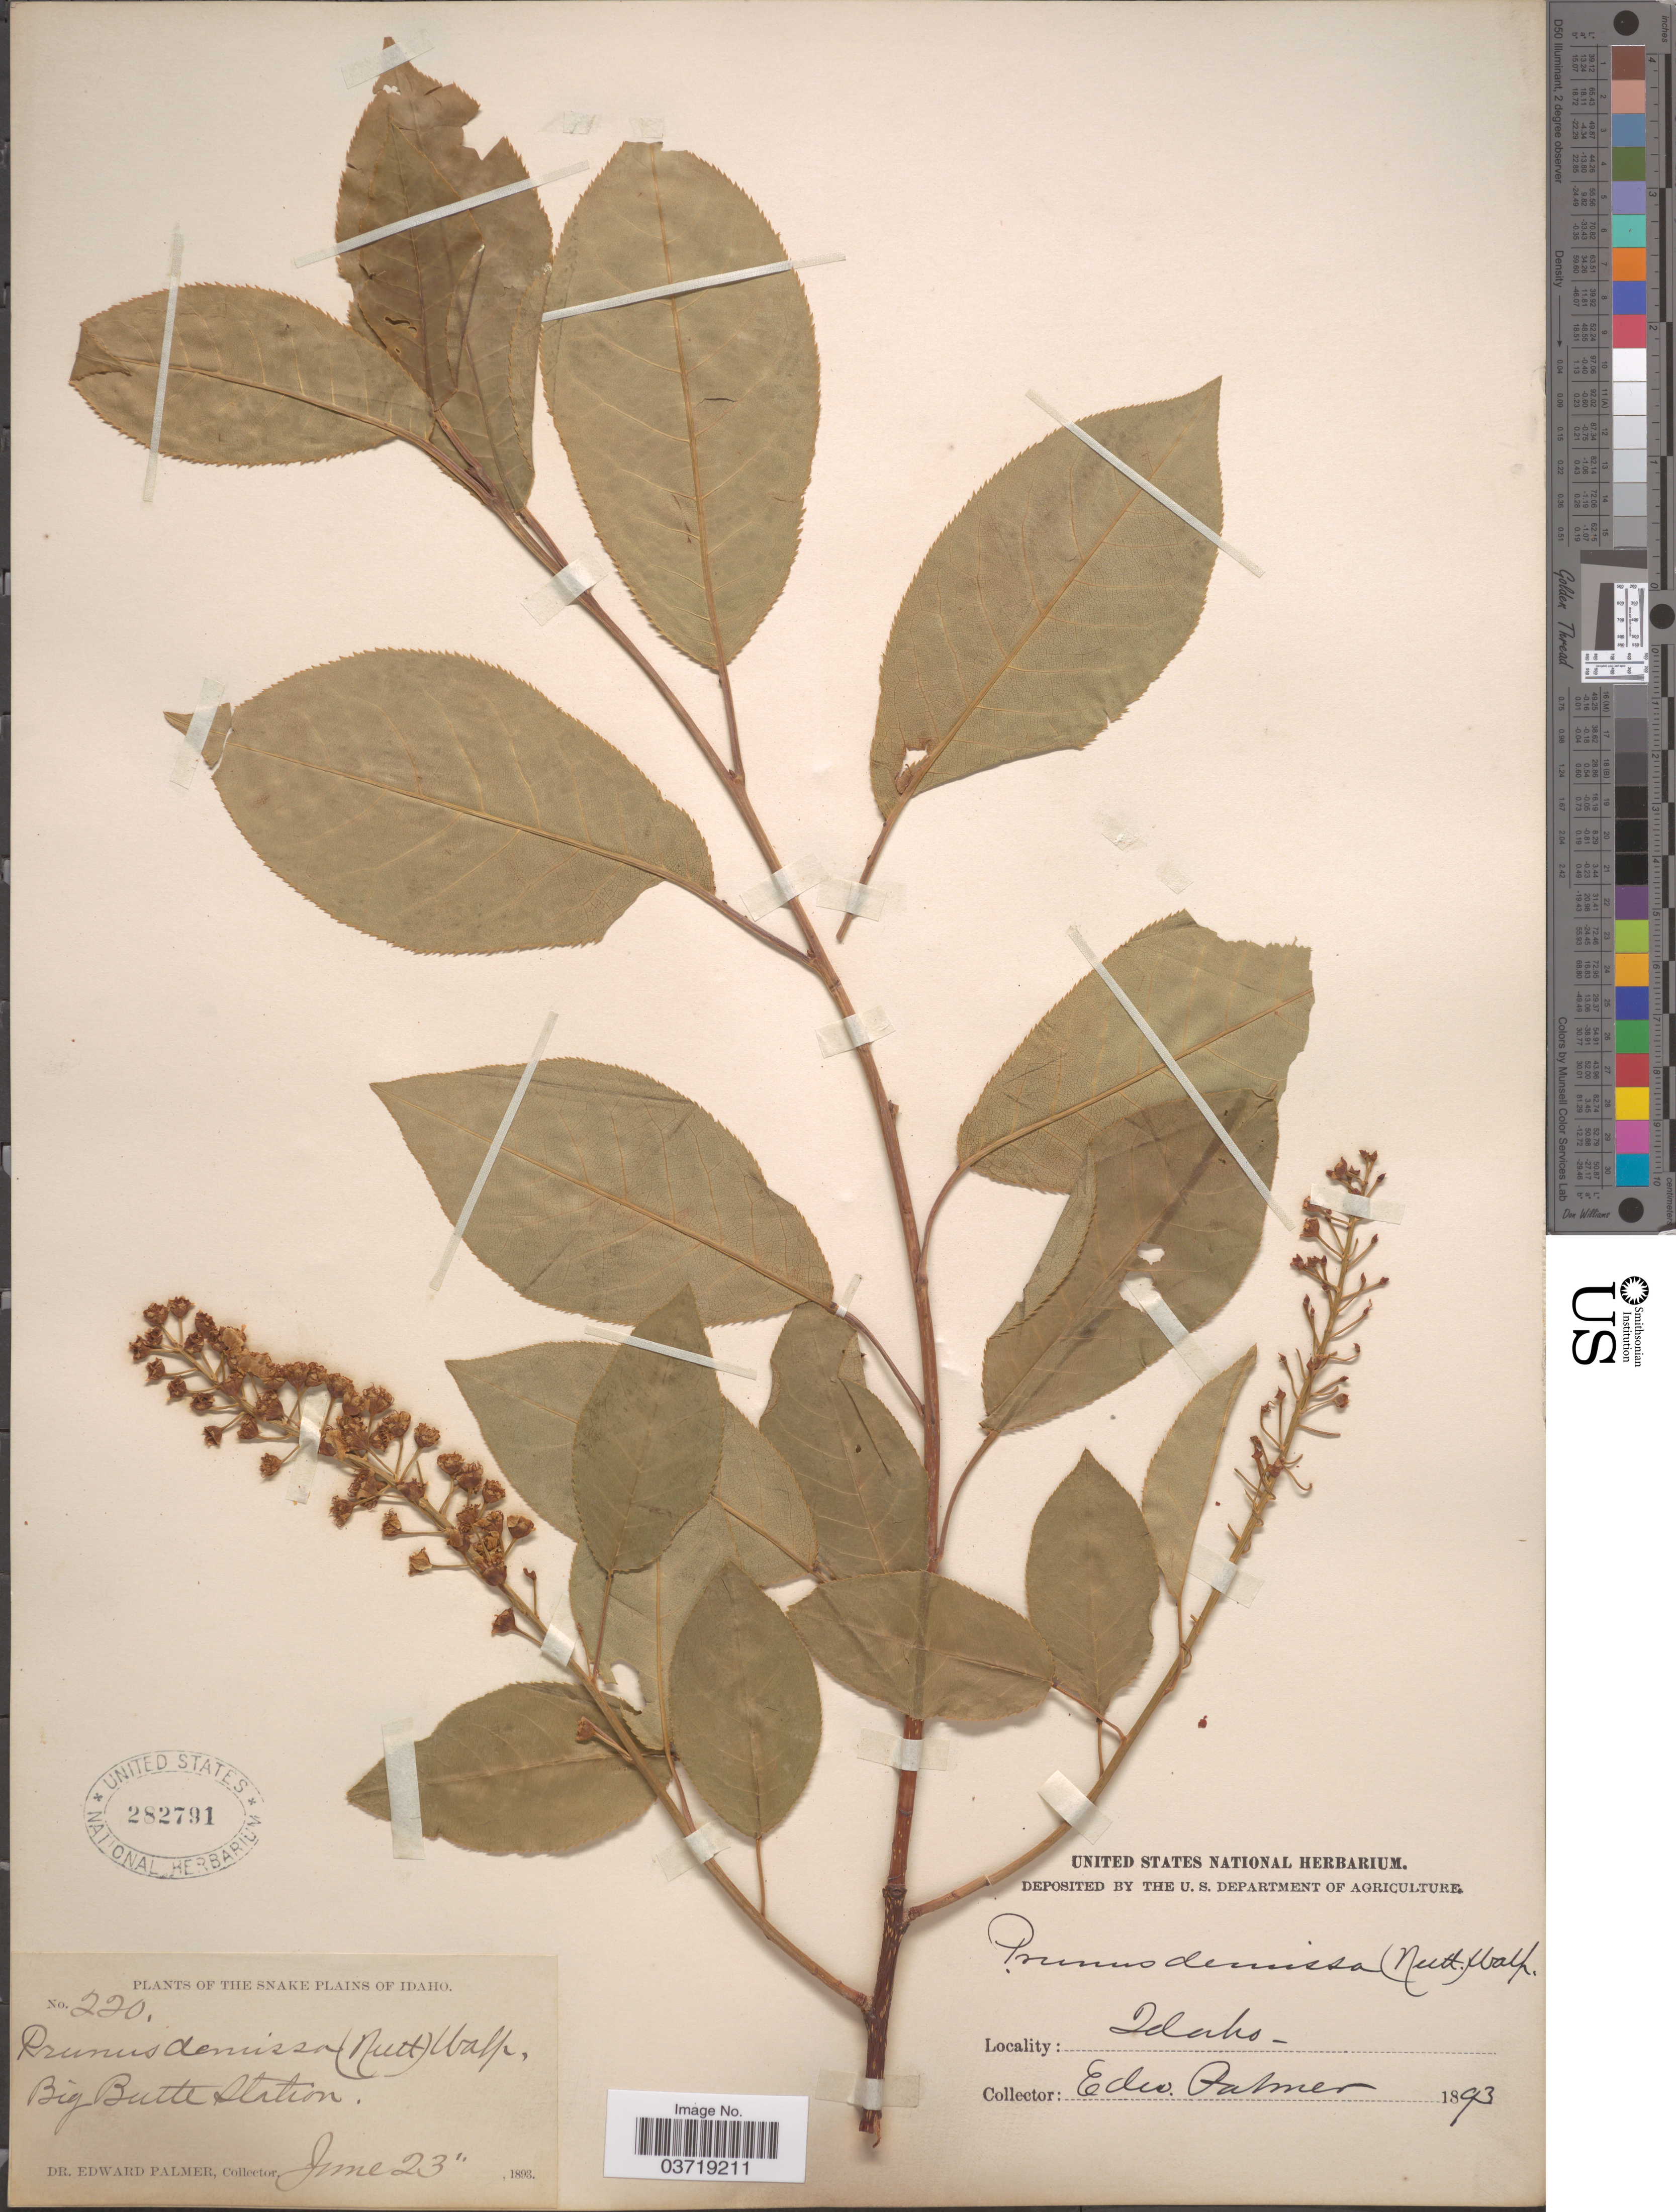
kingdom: Plantae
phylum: Tracheophyta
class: Magnoliopsida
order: Rosales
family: Rosaceae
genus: Prunus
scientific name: Prunus virginiana var. demissa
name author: (Nutt.) Torr.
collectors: E. Palmer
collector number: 220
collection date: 1893-06-23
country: United States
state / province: Idaho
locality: The Snake Plains. Big Butte Station.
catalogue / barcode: US 282791